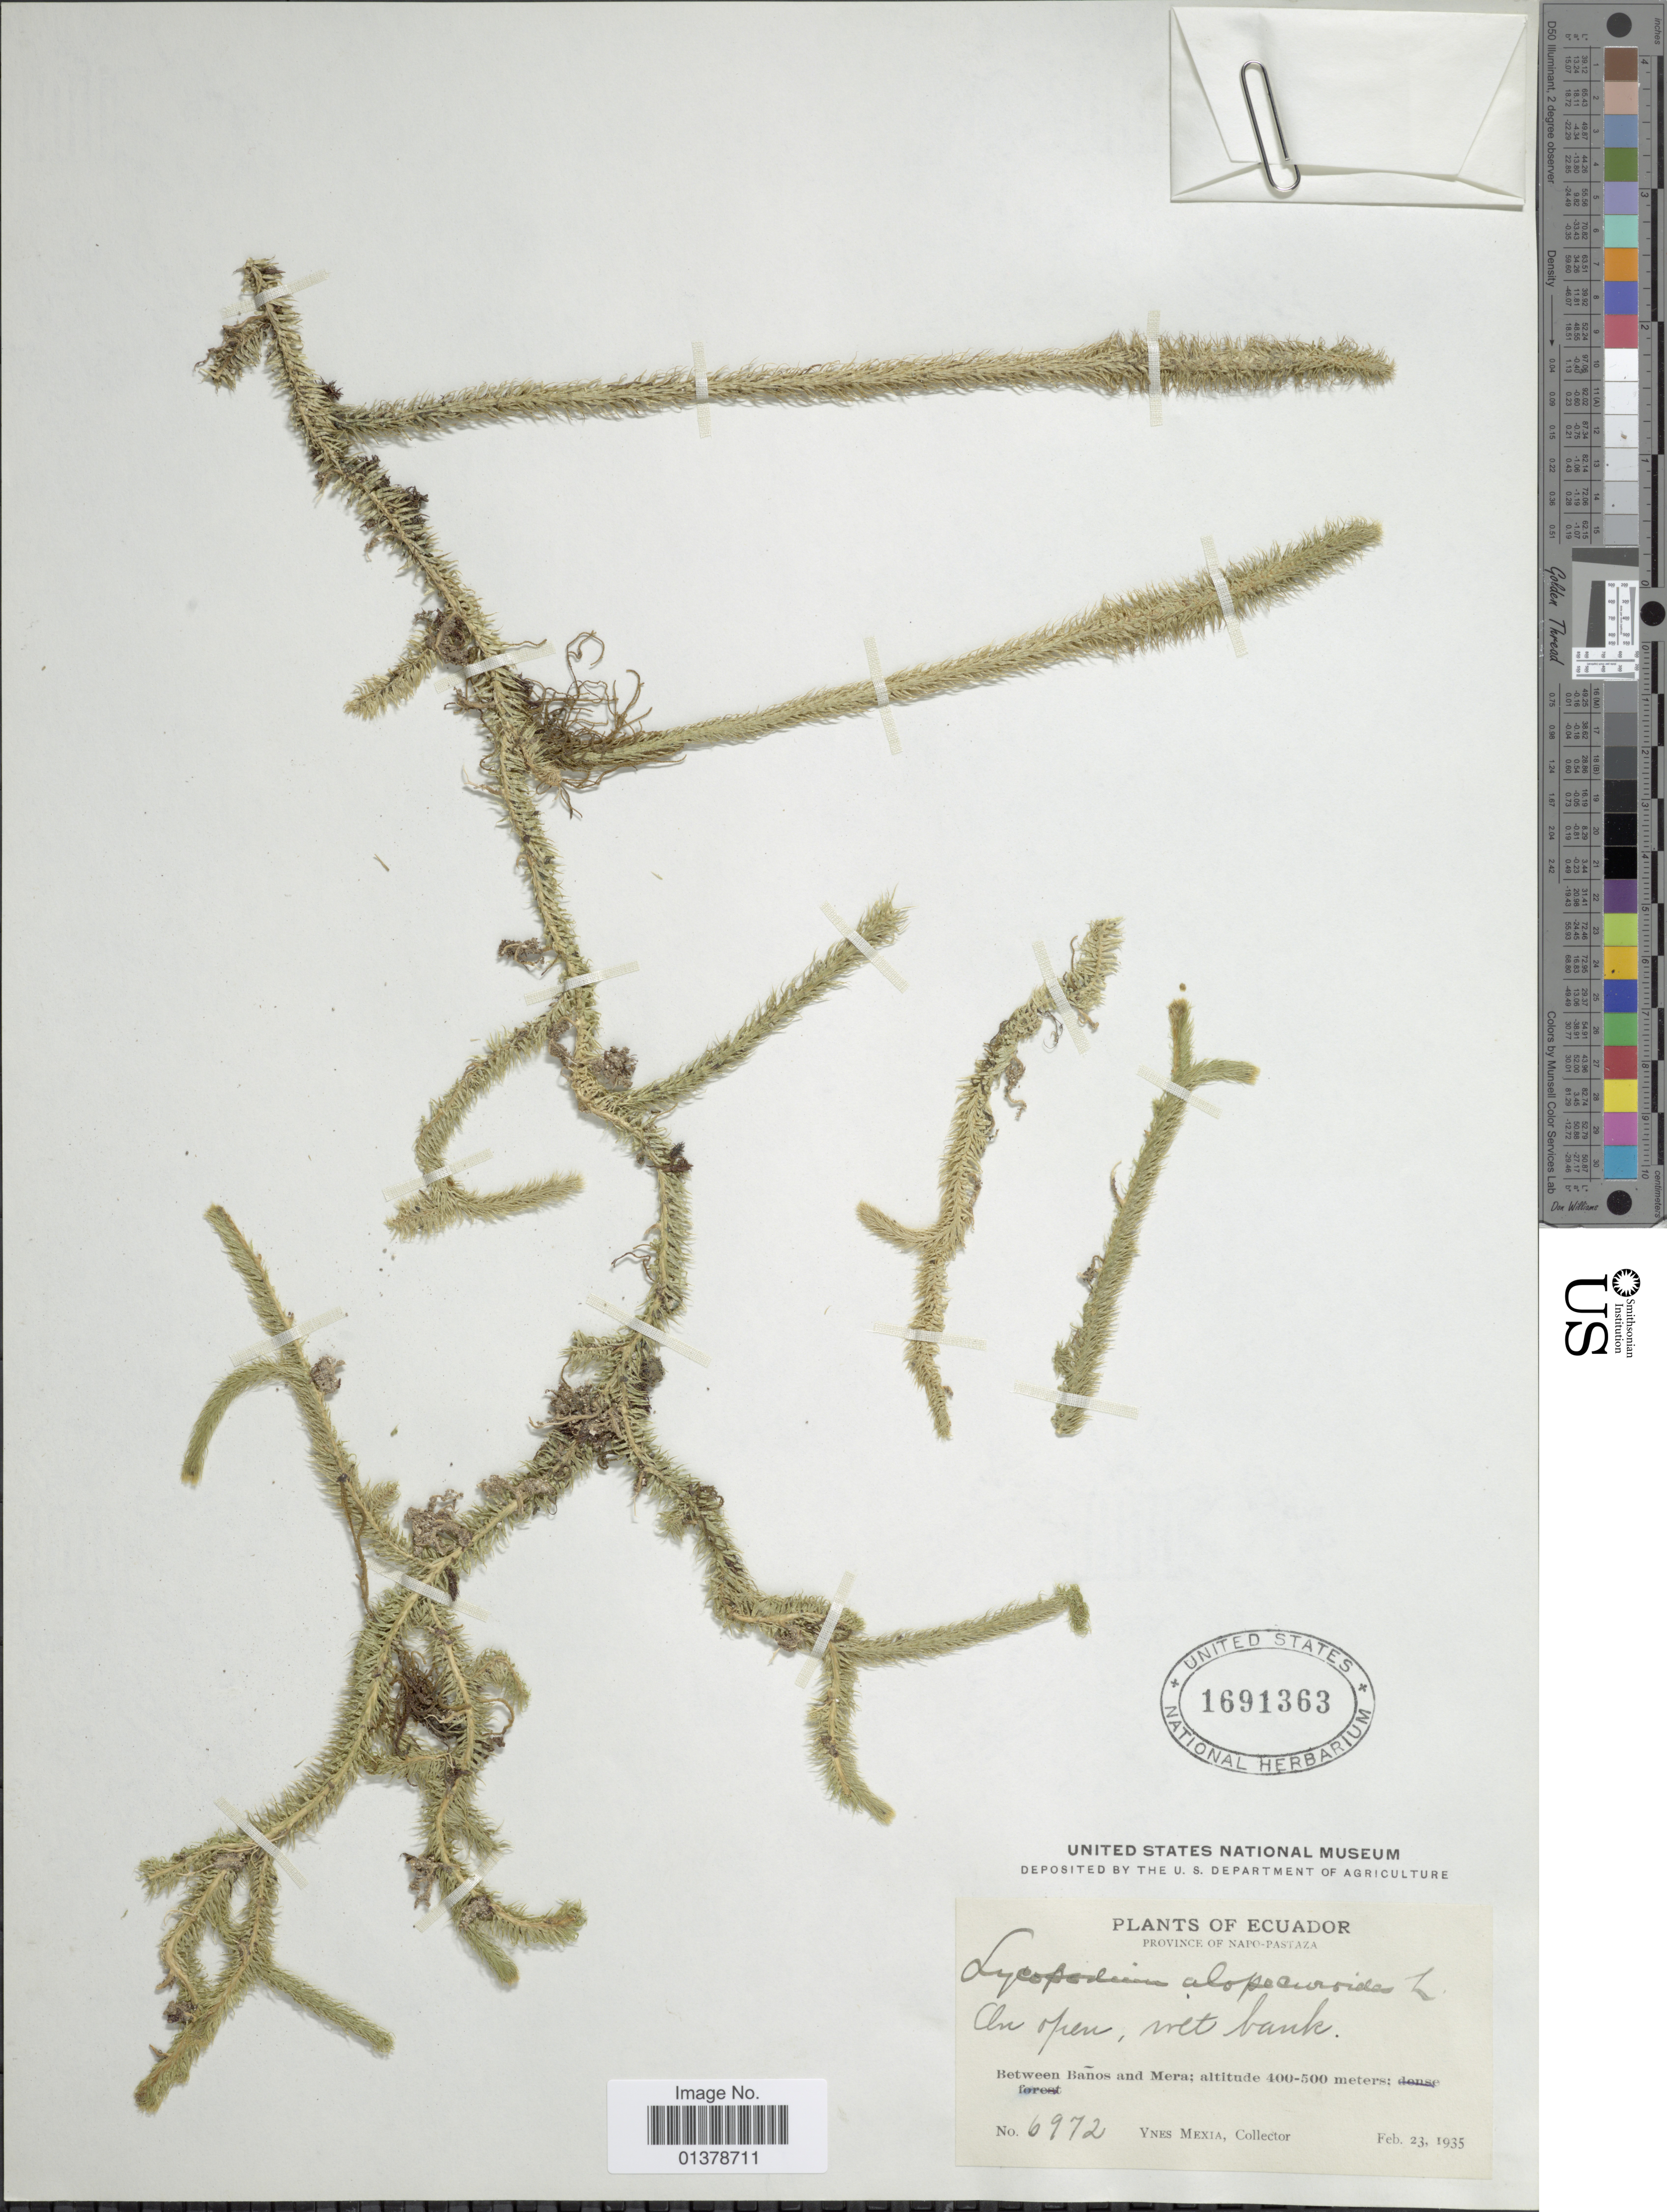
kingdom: Plantae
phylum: Tracheophyta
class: Lycopodiopsida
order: Lycopodiales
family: Lycopodiaceae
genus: Lycopodiella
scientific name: Lycopodiella alopecuroides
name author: (L.) Cranfill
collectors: Y. Mexia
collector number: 6972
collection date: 1935-02-23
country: Ecuador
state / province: Napo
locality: Napo-Pastaza, between Banos and Mera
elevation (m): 400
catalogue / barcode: US 1691363